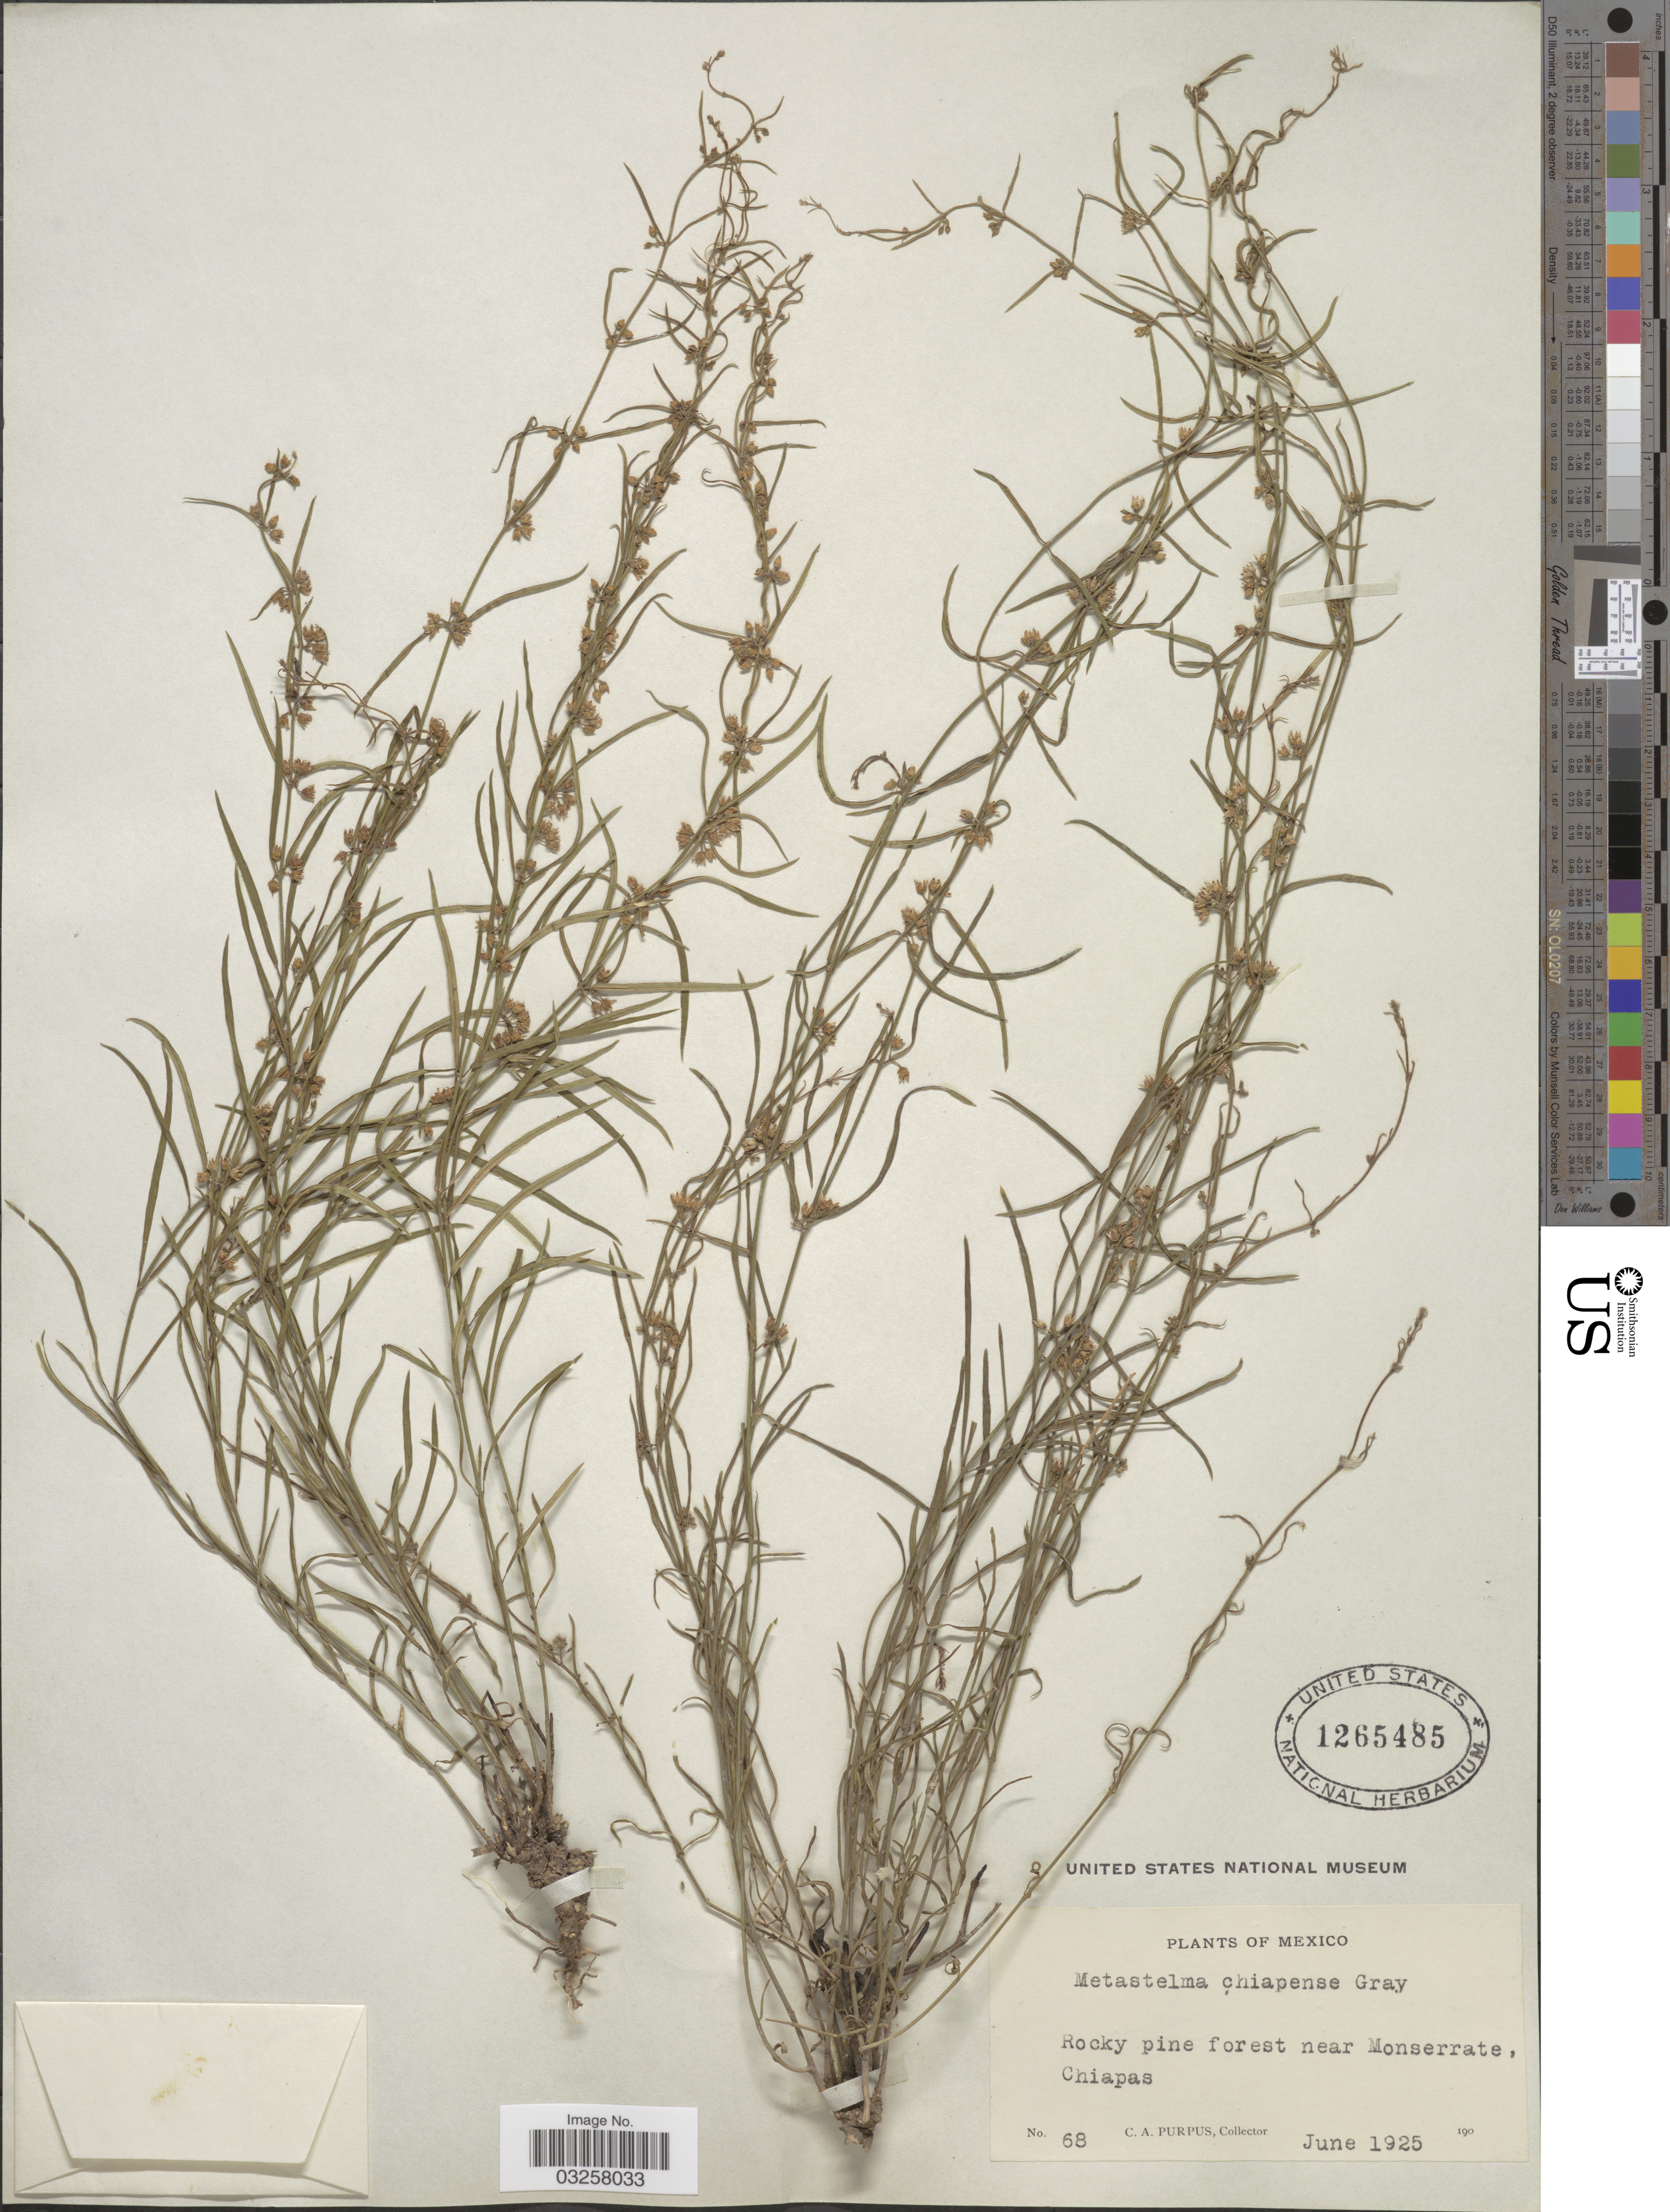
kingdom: Plantae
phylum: Tracheophyta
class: Magnoliopsida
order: Gentianales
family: Apocynaceae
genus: Metastelma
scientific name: Metastelma arizonicum subsp. chiapense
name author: (A. Gray) Liede & Meve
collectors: C. A. Purpus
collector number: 68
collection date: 1925-06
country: Mexico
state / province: Chiapas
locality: Rocky pine forest near Monserrate.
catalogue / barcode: US 1265485